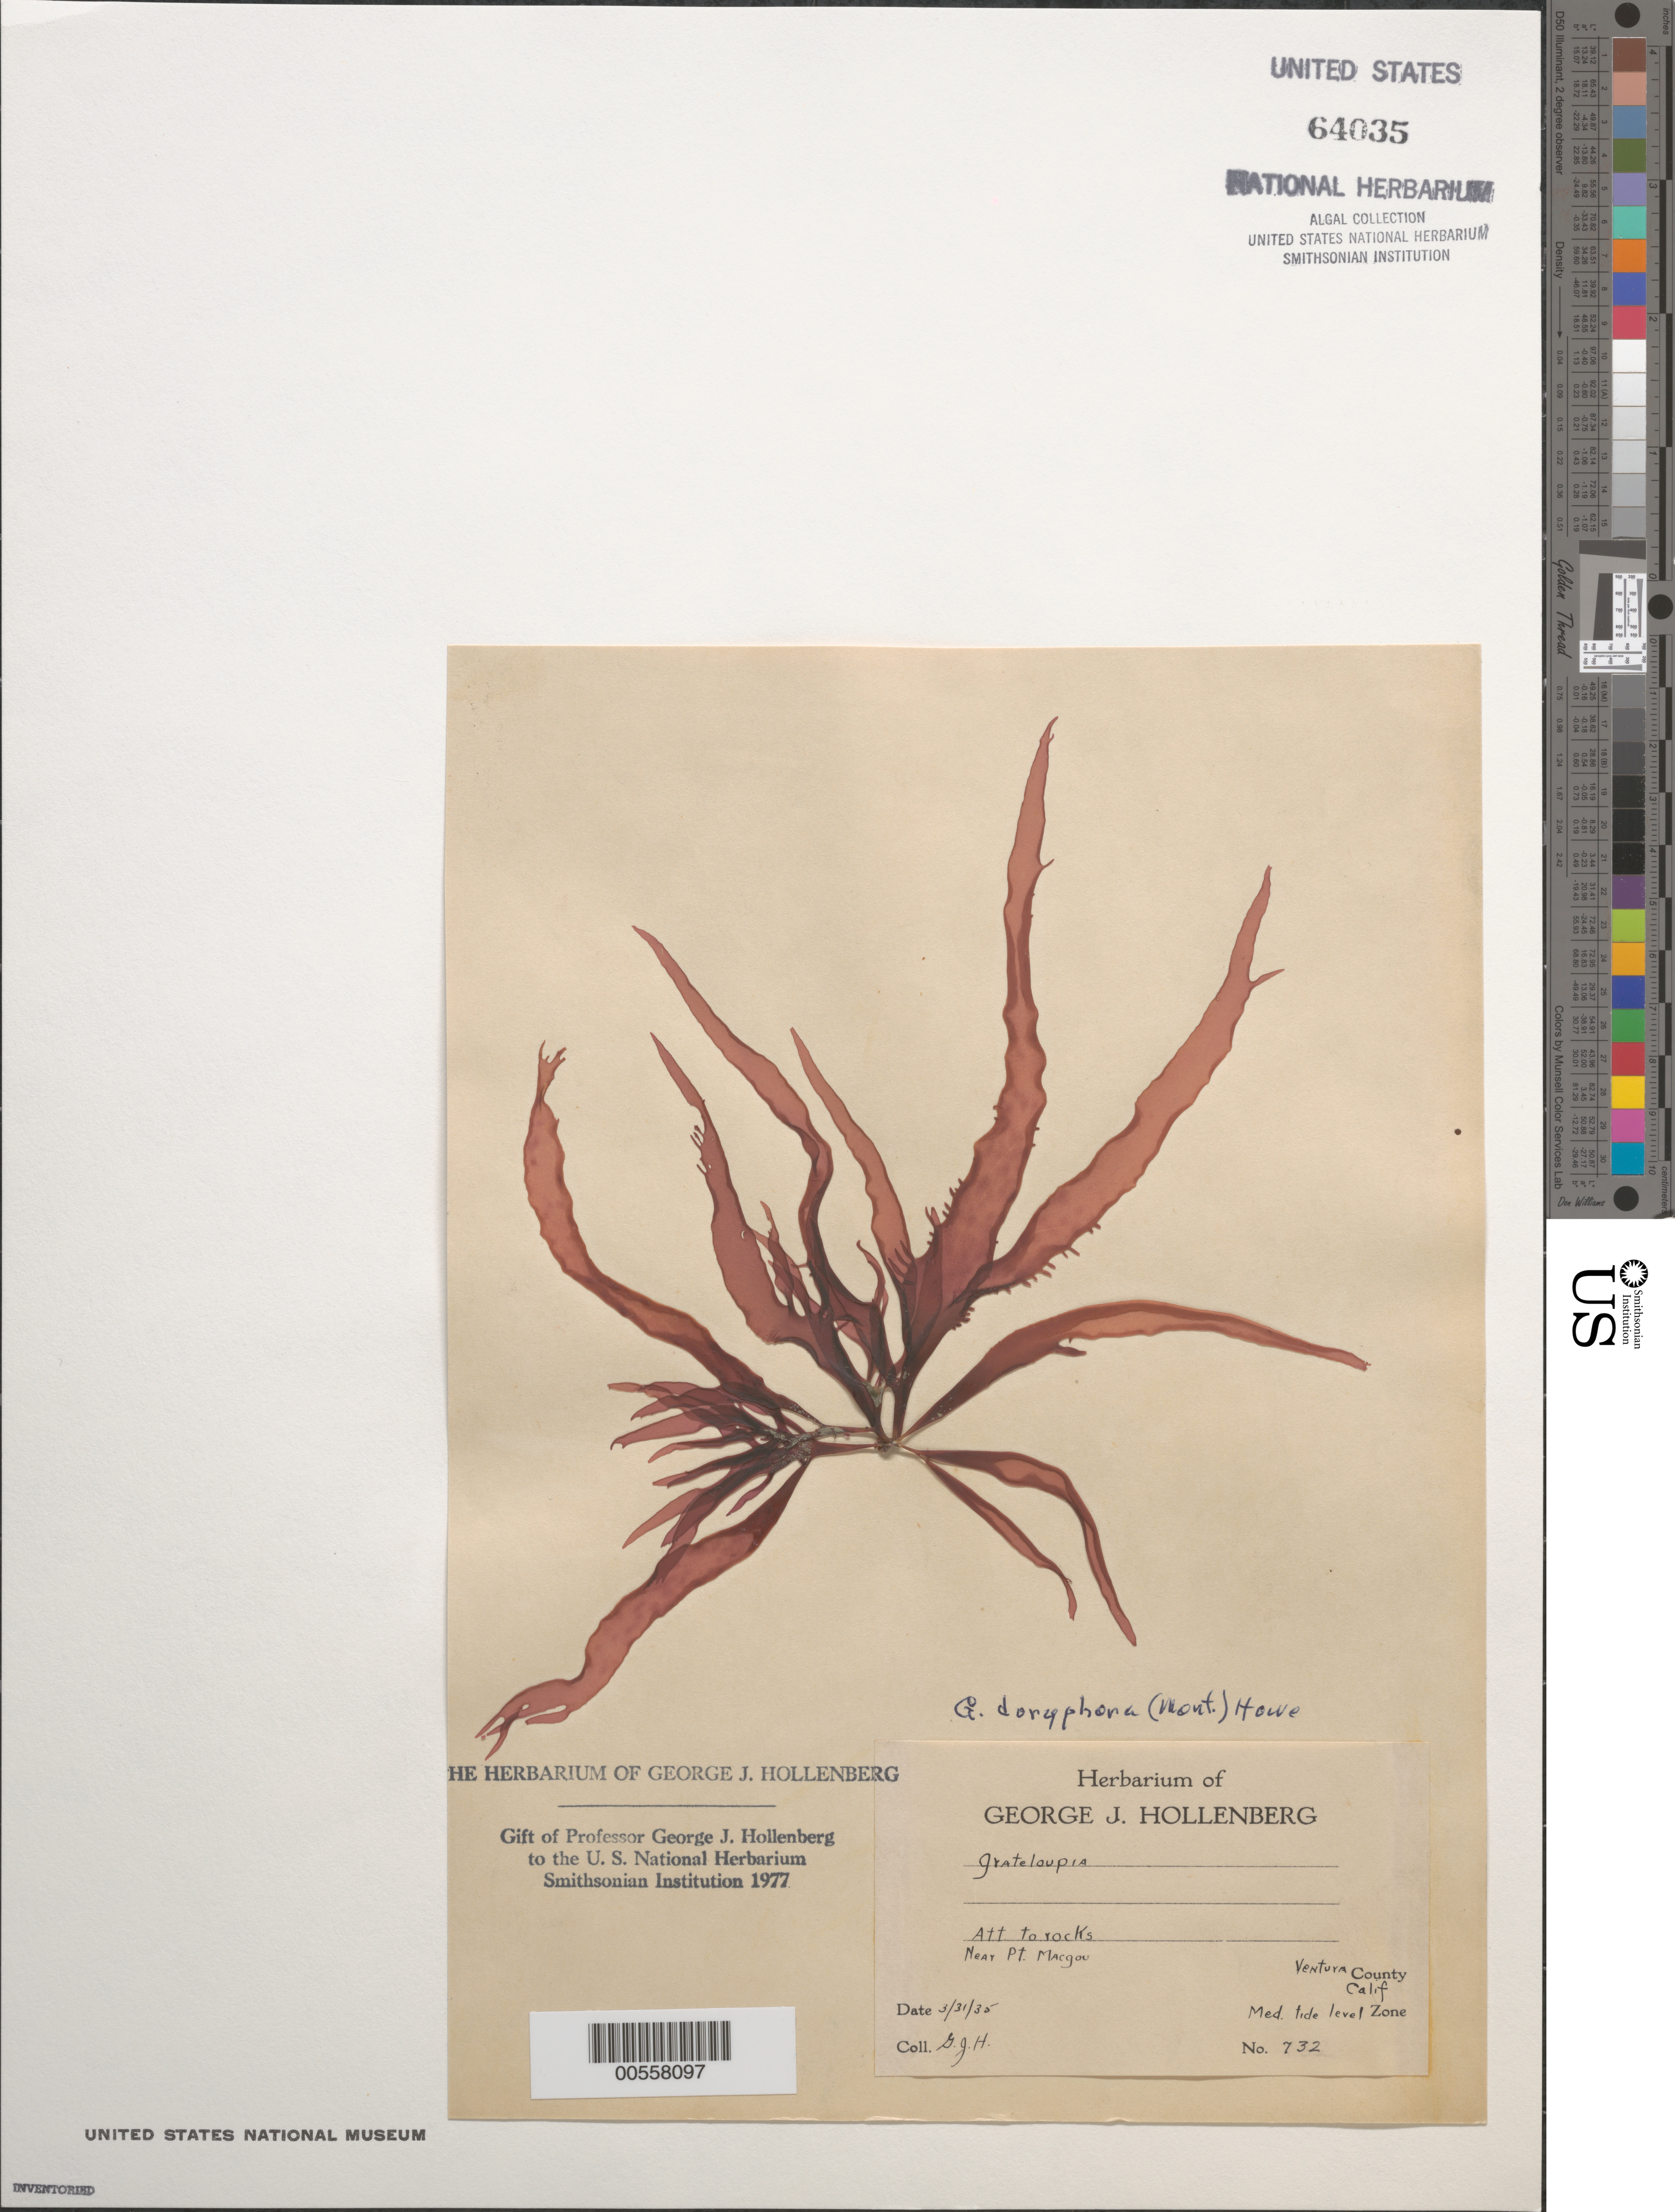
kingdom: Plantae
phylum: Rhodophyta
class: Florideophyceae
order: Halymeniales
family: Halymeniaceae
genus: Grateloupia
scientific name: Grateloupia doryphora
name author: (Mont.) Howe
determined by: Hollenberg, George J.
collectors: G. Hollenberg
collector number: GJH 732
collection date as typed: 31 Mar 1935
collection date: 1935-03-31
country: United States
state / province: California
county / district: Ventura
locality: Near Point Mugu (Pt. Macgou)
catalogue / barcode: US 64035